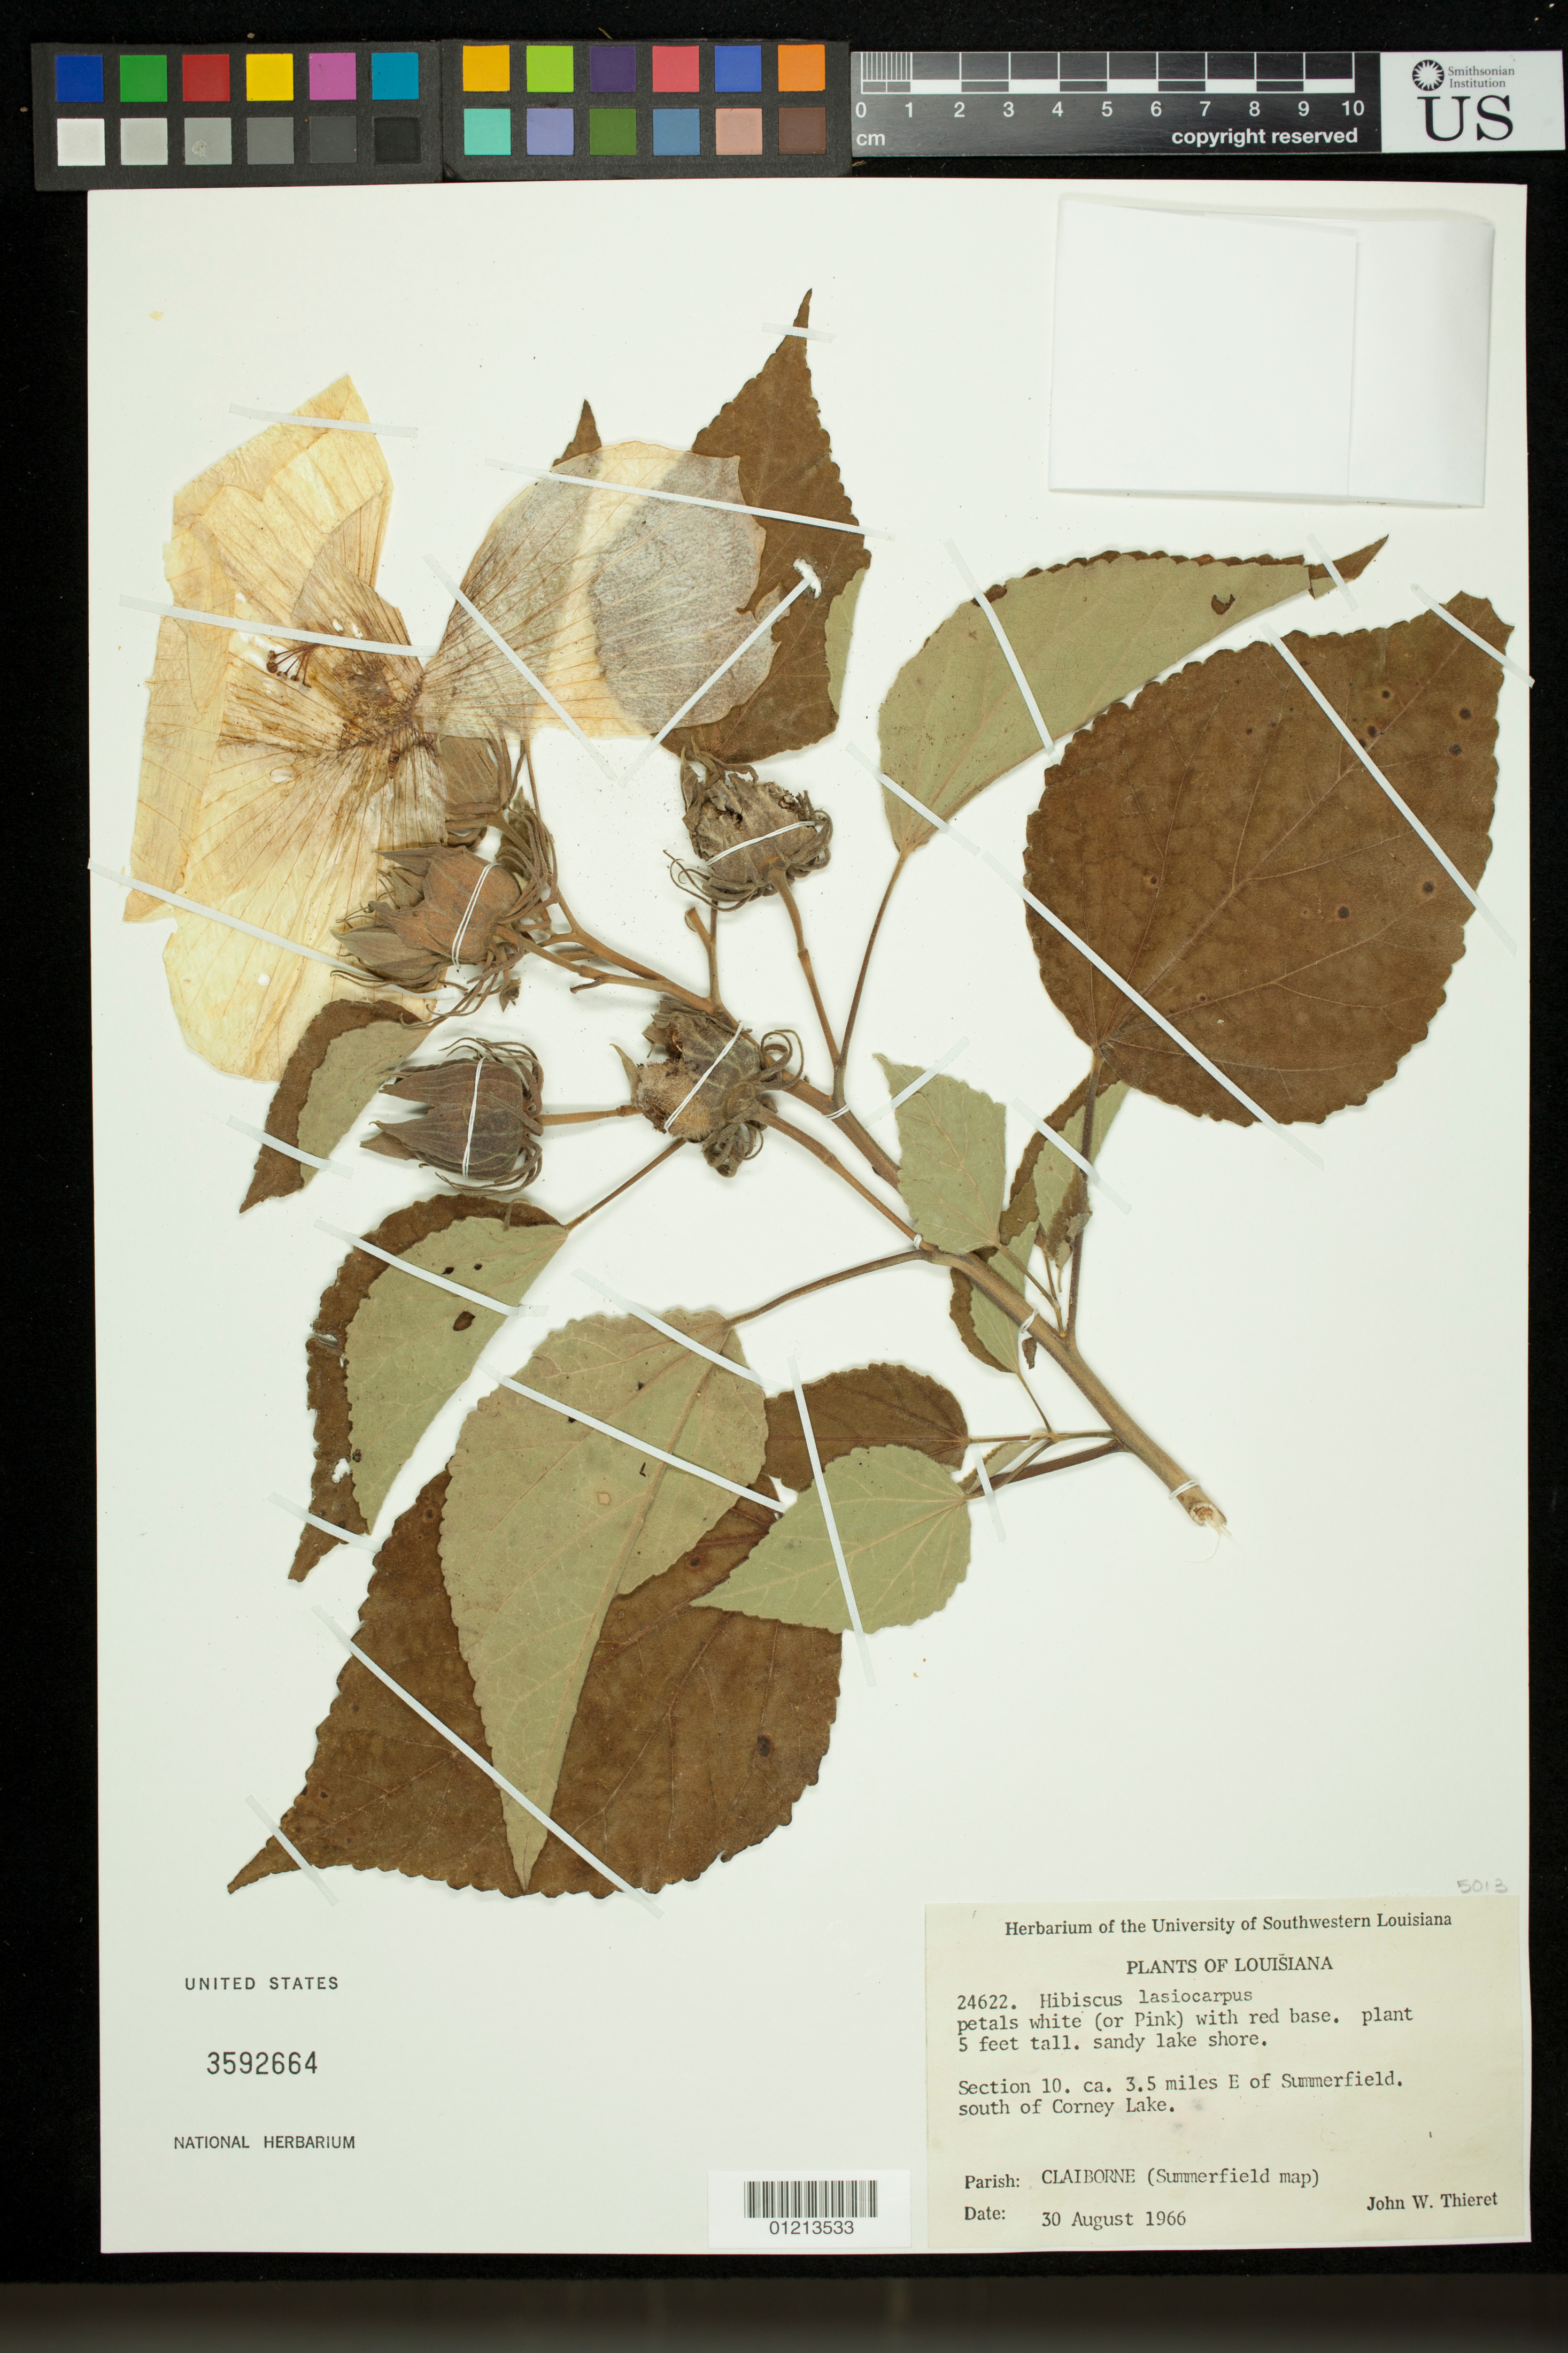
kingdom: Plantae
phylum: Tracheophyta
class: Magnoliopsida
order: Malvales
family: Malvaceae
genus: Hibiscus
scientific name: Hibiscus lasiocarpos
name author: Cav.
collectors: J. W. Thieret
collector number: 24622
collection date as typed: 30 Aug 1966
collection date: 1966-08-30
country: United States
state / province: Louisiana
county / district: Claiborne Parish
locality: Parish: Claiborne (Summerfield map)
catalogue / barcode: US 3592664